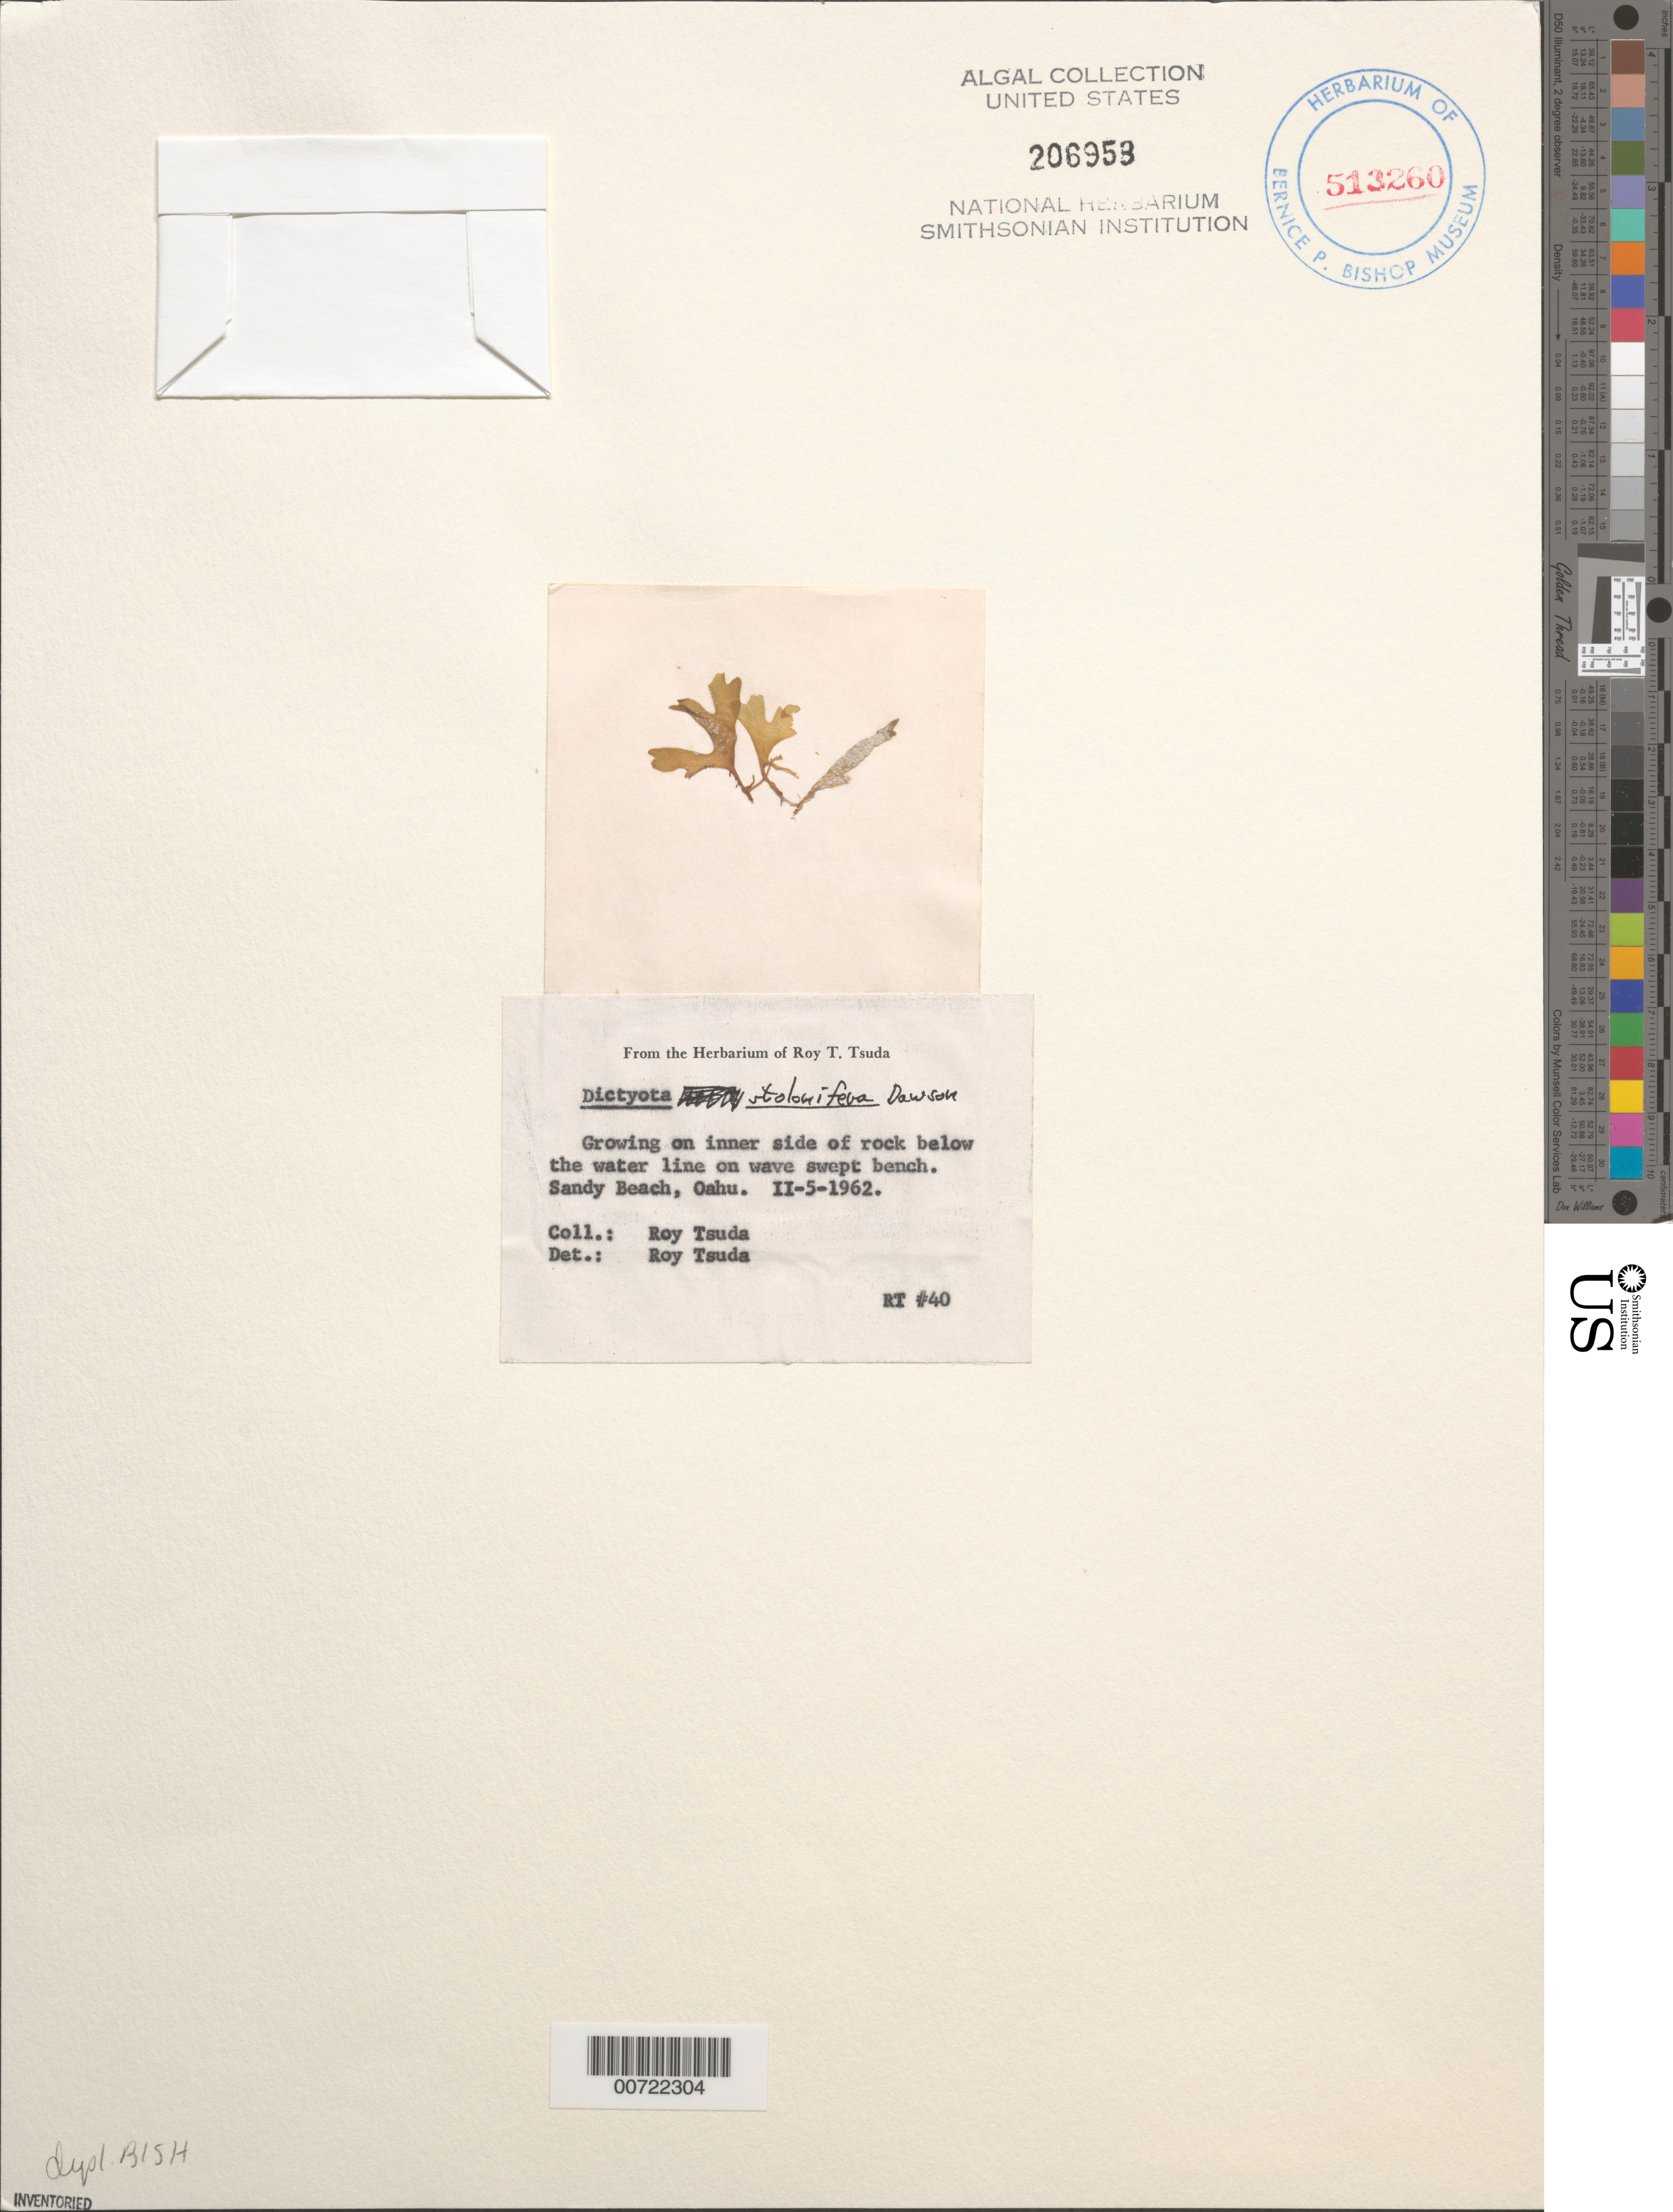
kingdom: Chromista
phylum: Ochrophyta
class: Phaeophyceae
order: Dictyotales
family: Dictyotaceae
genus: Dictyota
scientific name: Dictyota stolonifera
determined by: Tsuda, R. T.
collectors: R. Tsuda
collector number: RT 40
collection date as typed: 05 Feb 1962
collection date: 1962-02-05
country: United States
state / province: Hawaii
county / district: Honolulu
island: Oahu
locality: Sandy Beach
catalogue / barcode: US 206953